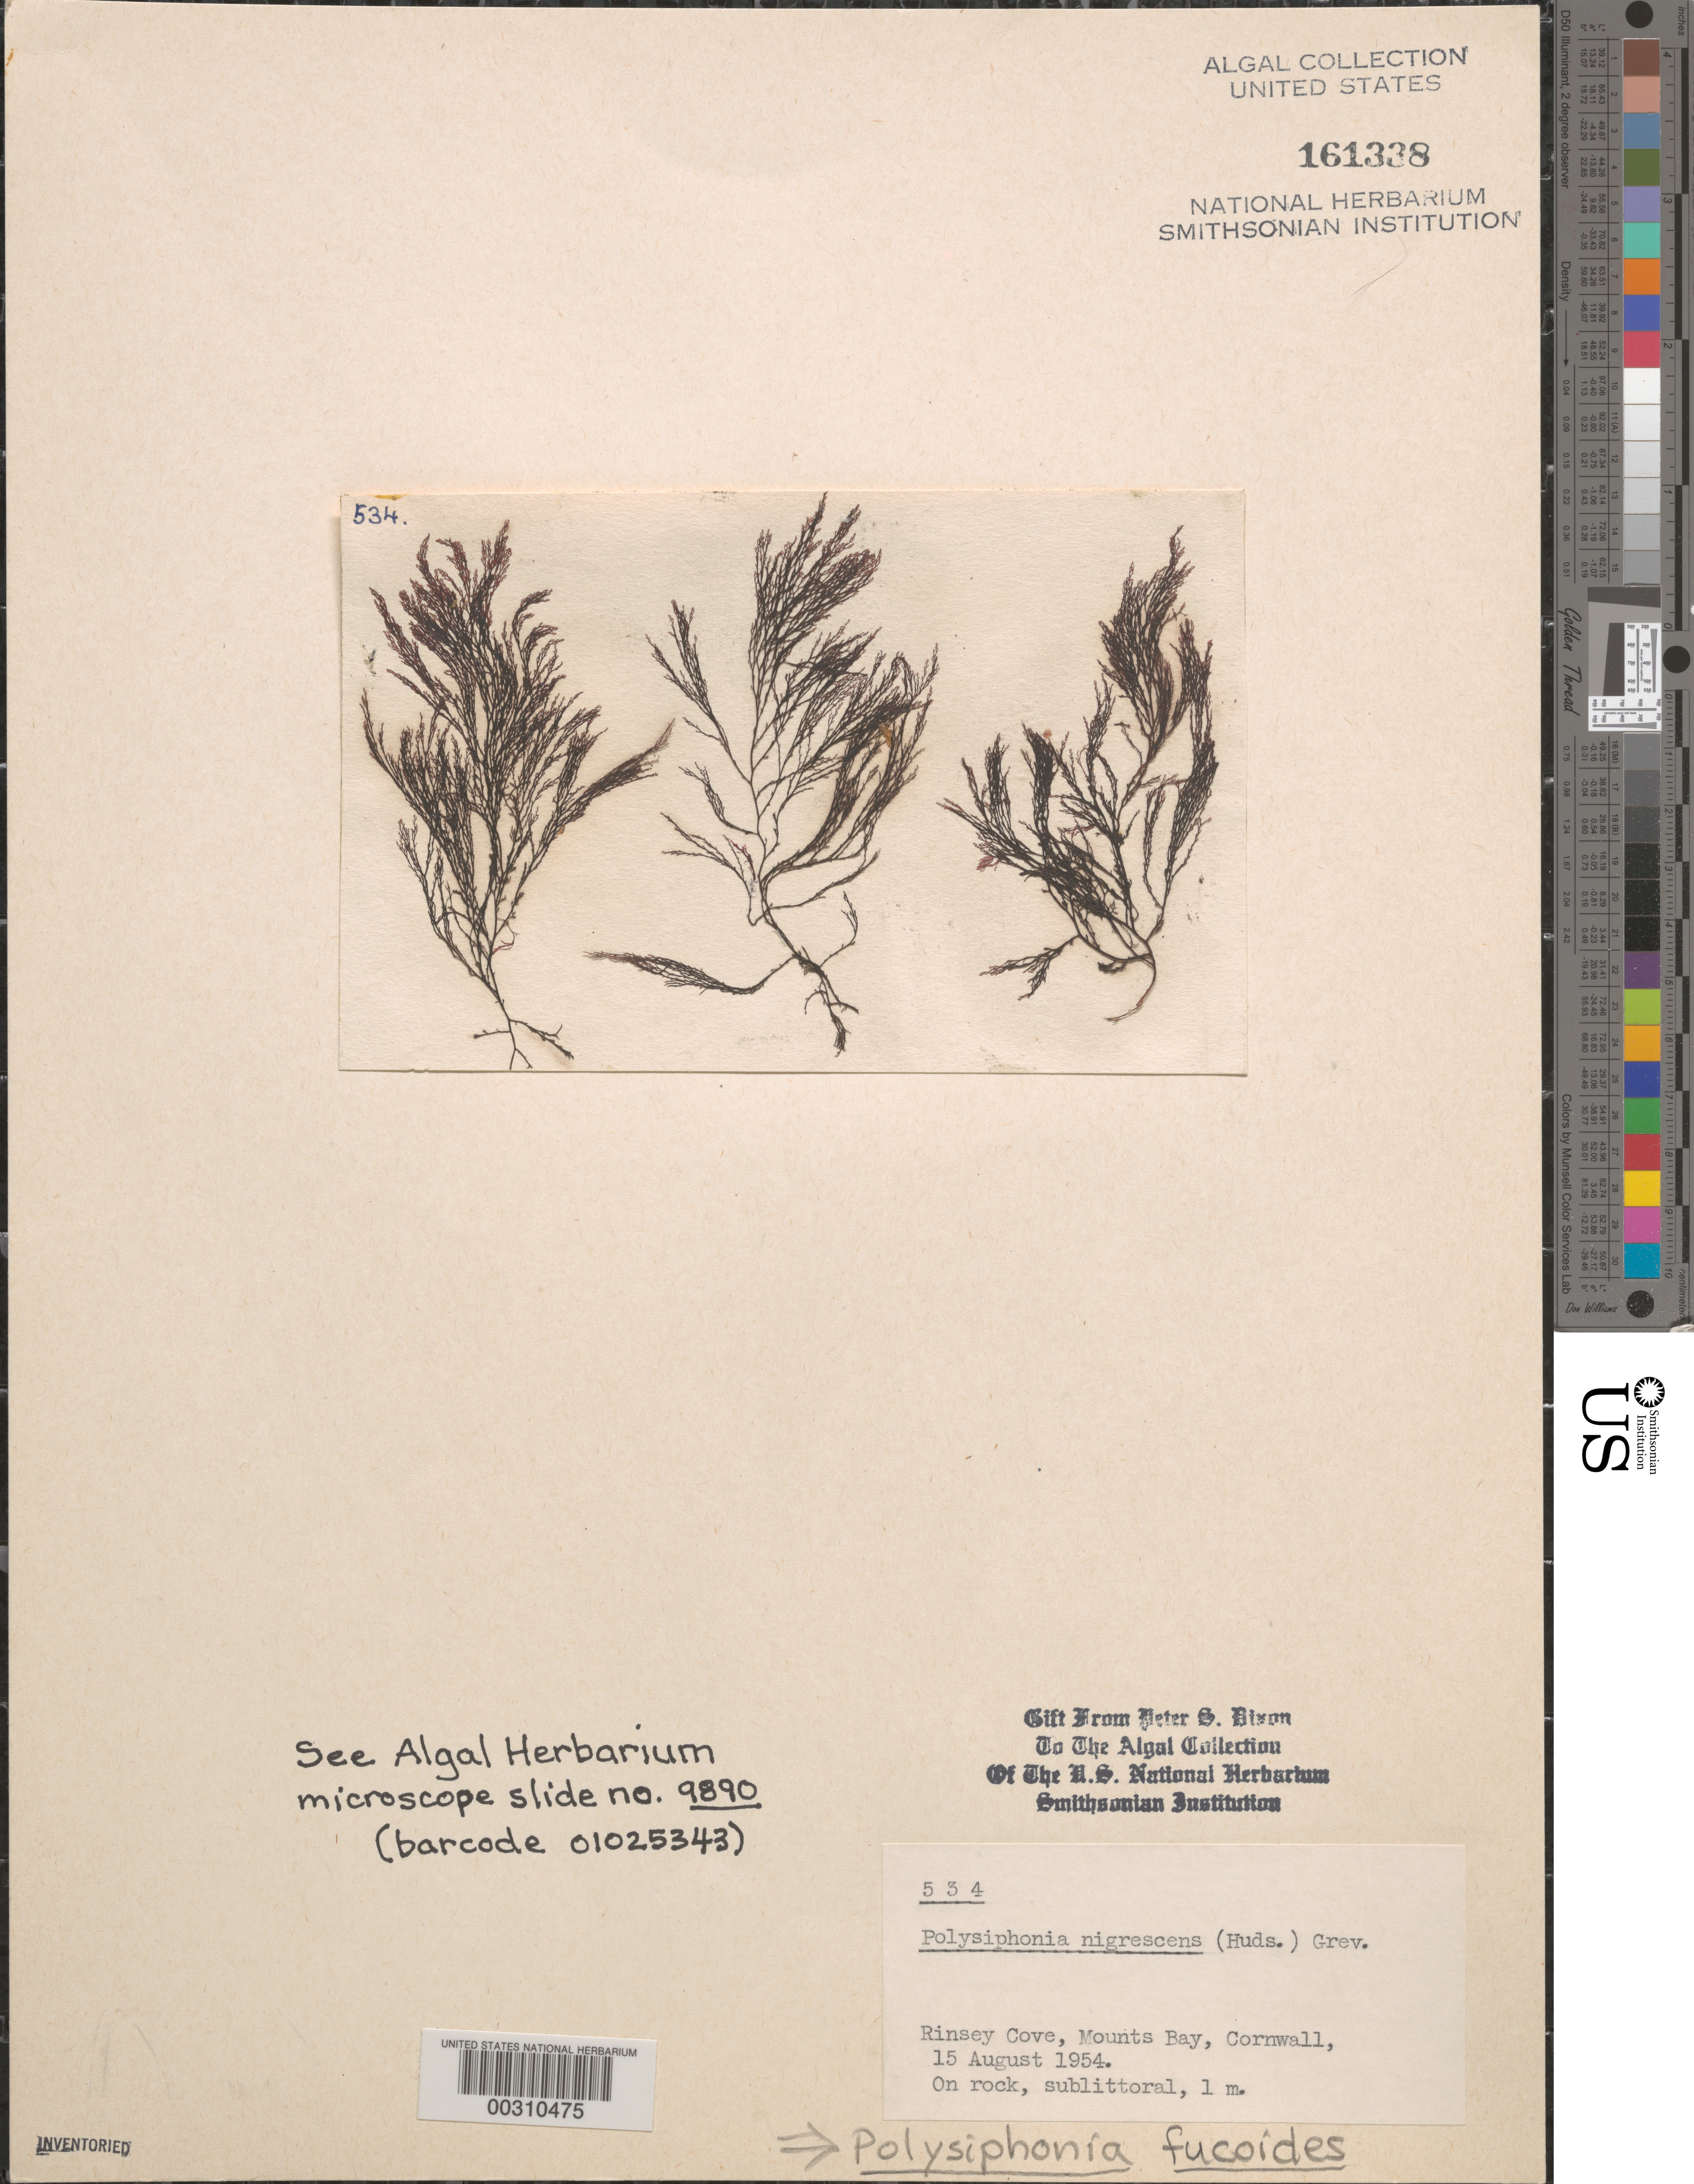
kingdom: Plantae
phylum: Rhodophyta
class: Florideophyceae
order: Ceramiales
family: Rhodomelaceae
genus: Vertebrata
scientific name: Vertebrata fucoides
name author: (Hudson) Kuntze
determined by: Algae name updating Project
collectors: P. S. Dixon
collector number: PSD 534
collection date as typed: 15 Aug 1954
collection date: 1954-08-15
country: United Kingdom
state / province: England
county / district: Cornwall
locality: Rinsey Cove, Mounts Bay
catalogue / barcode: US 161338